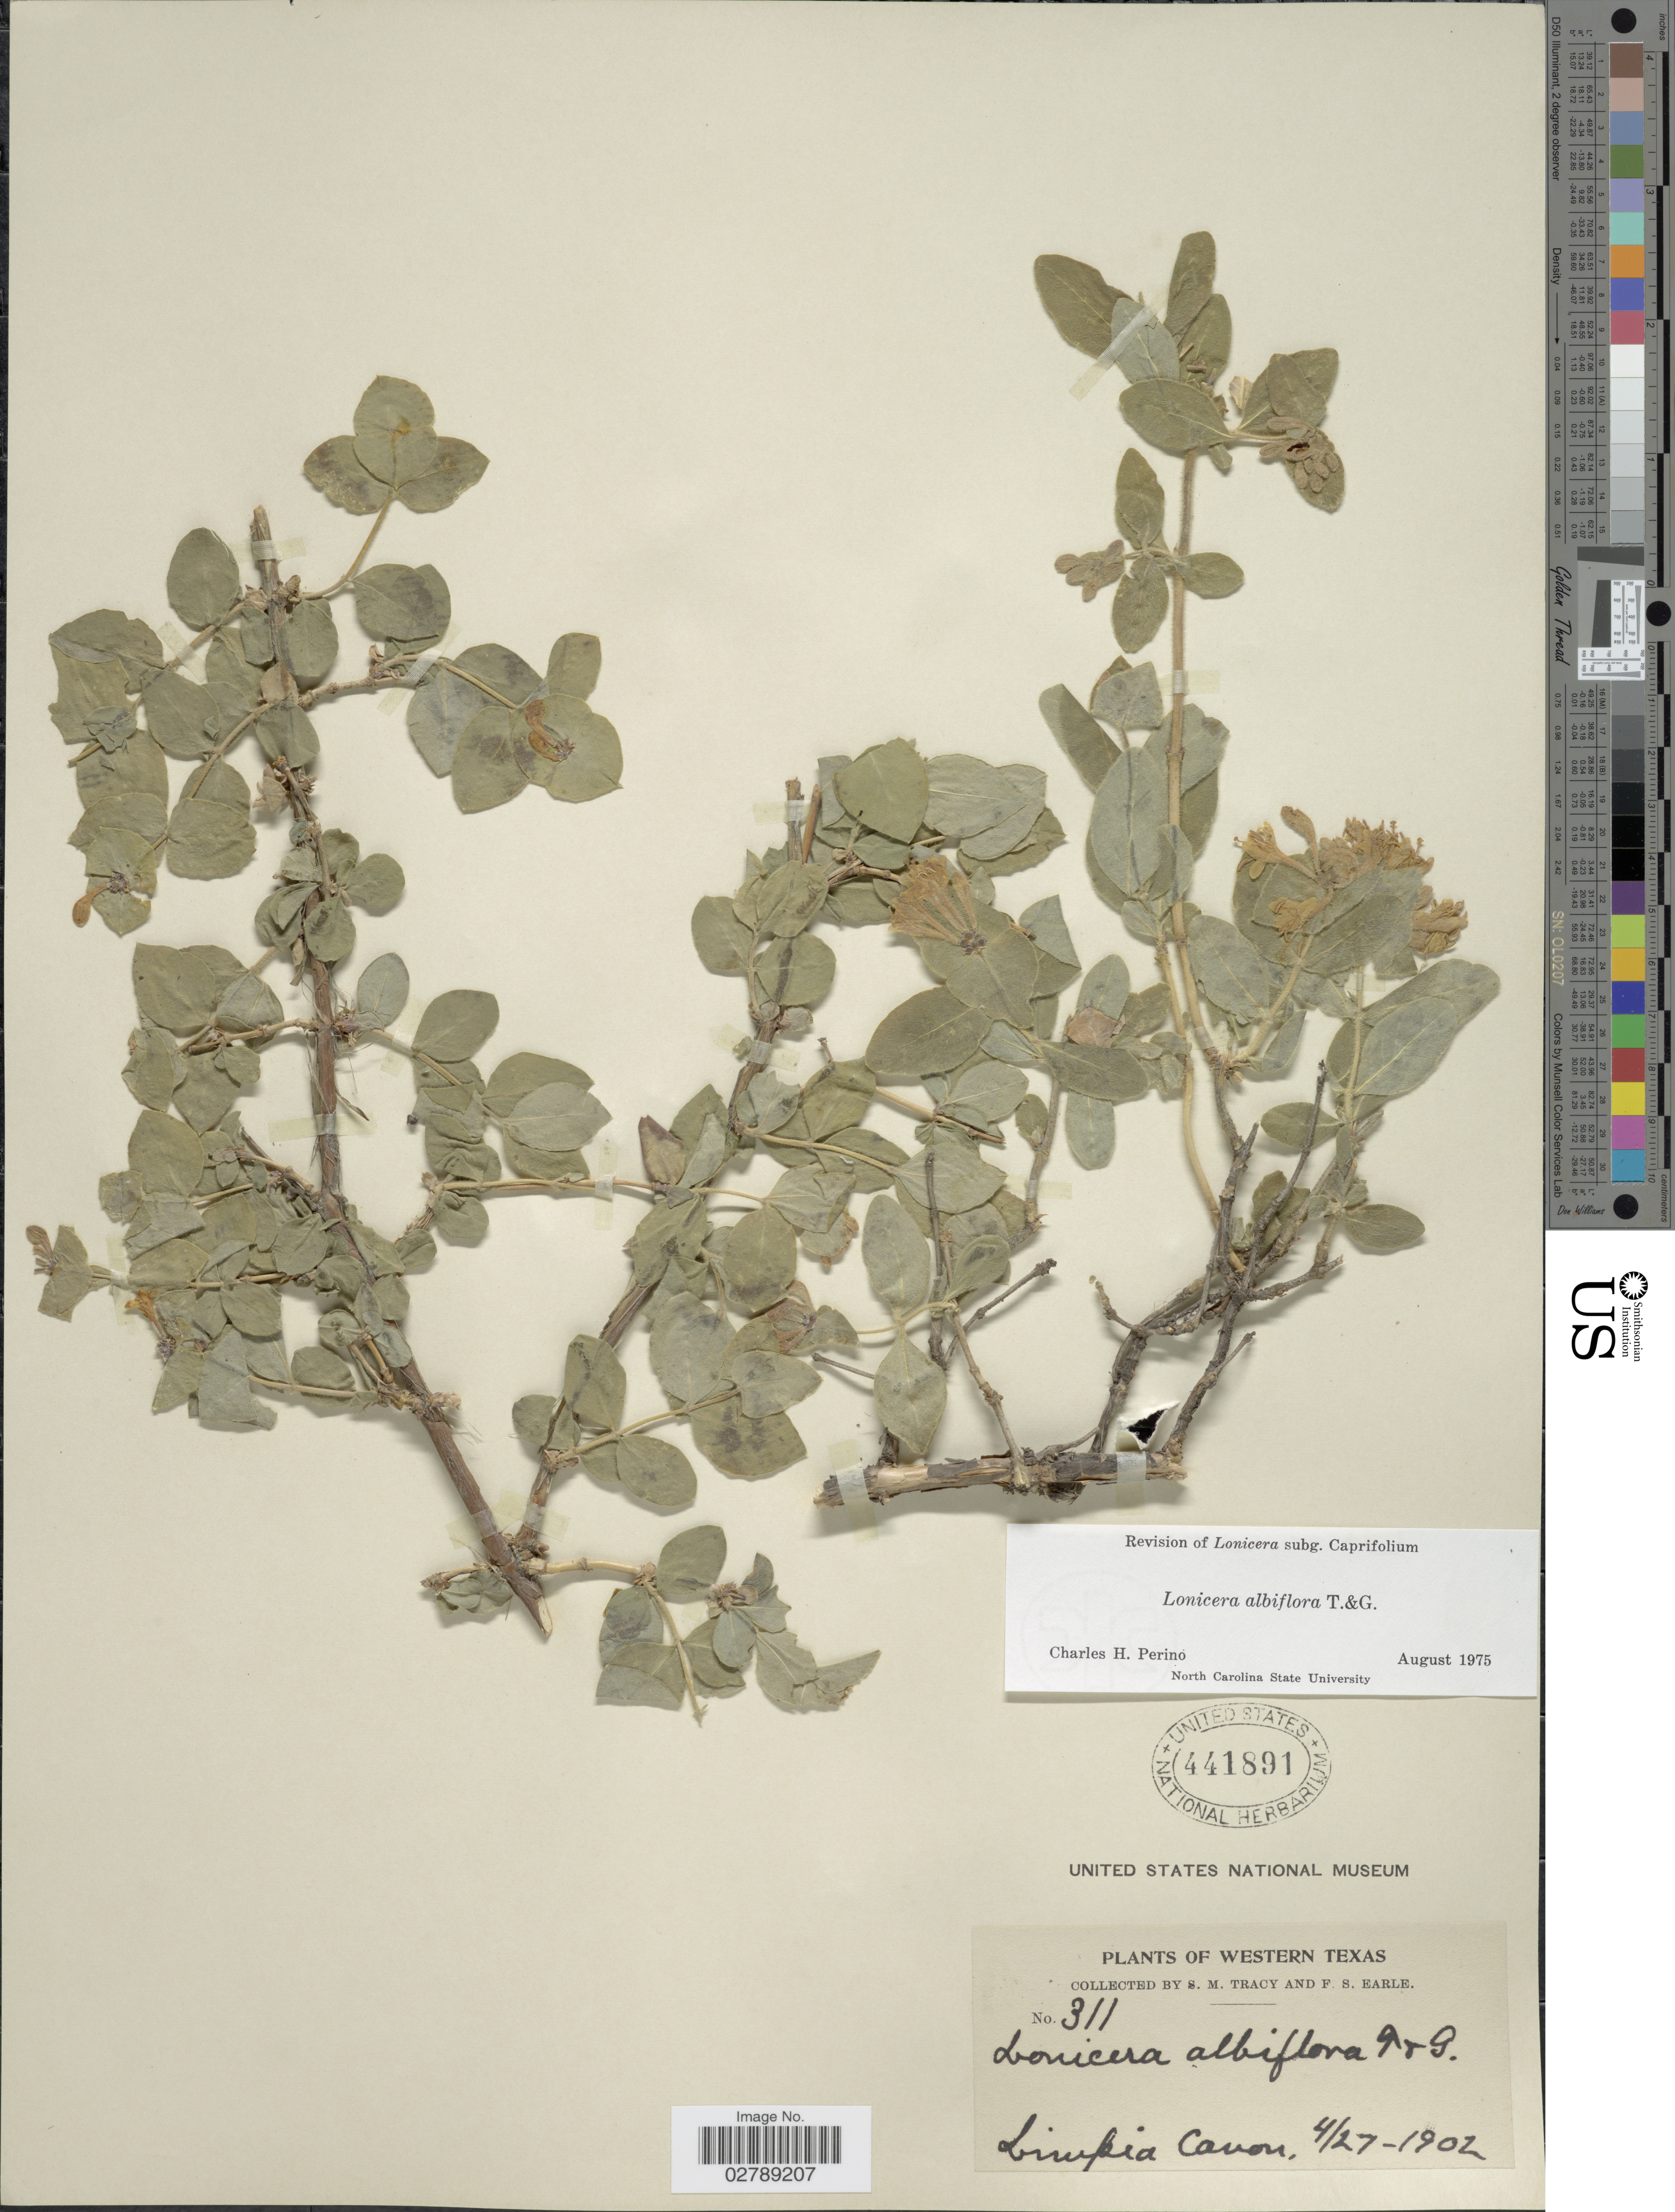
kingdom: Plantae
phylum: Tracheophyta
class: Magnoliopsida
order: Dipsacales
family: Caprifoliaceae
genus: Lonicera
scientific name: Lonicera dumosa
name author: A. Gray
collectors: S. M. Tracy & F. S. Earle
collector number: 311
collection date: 1902-04-27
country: United States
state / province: Texas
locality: Western Texas. Limpia Canon.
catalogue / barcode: US 441891